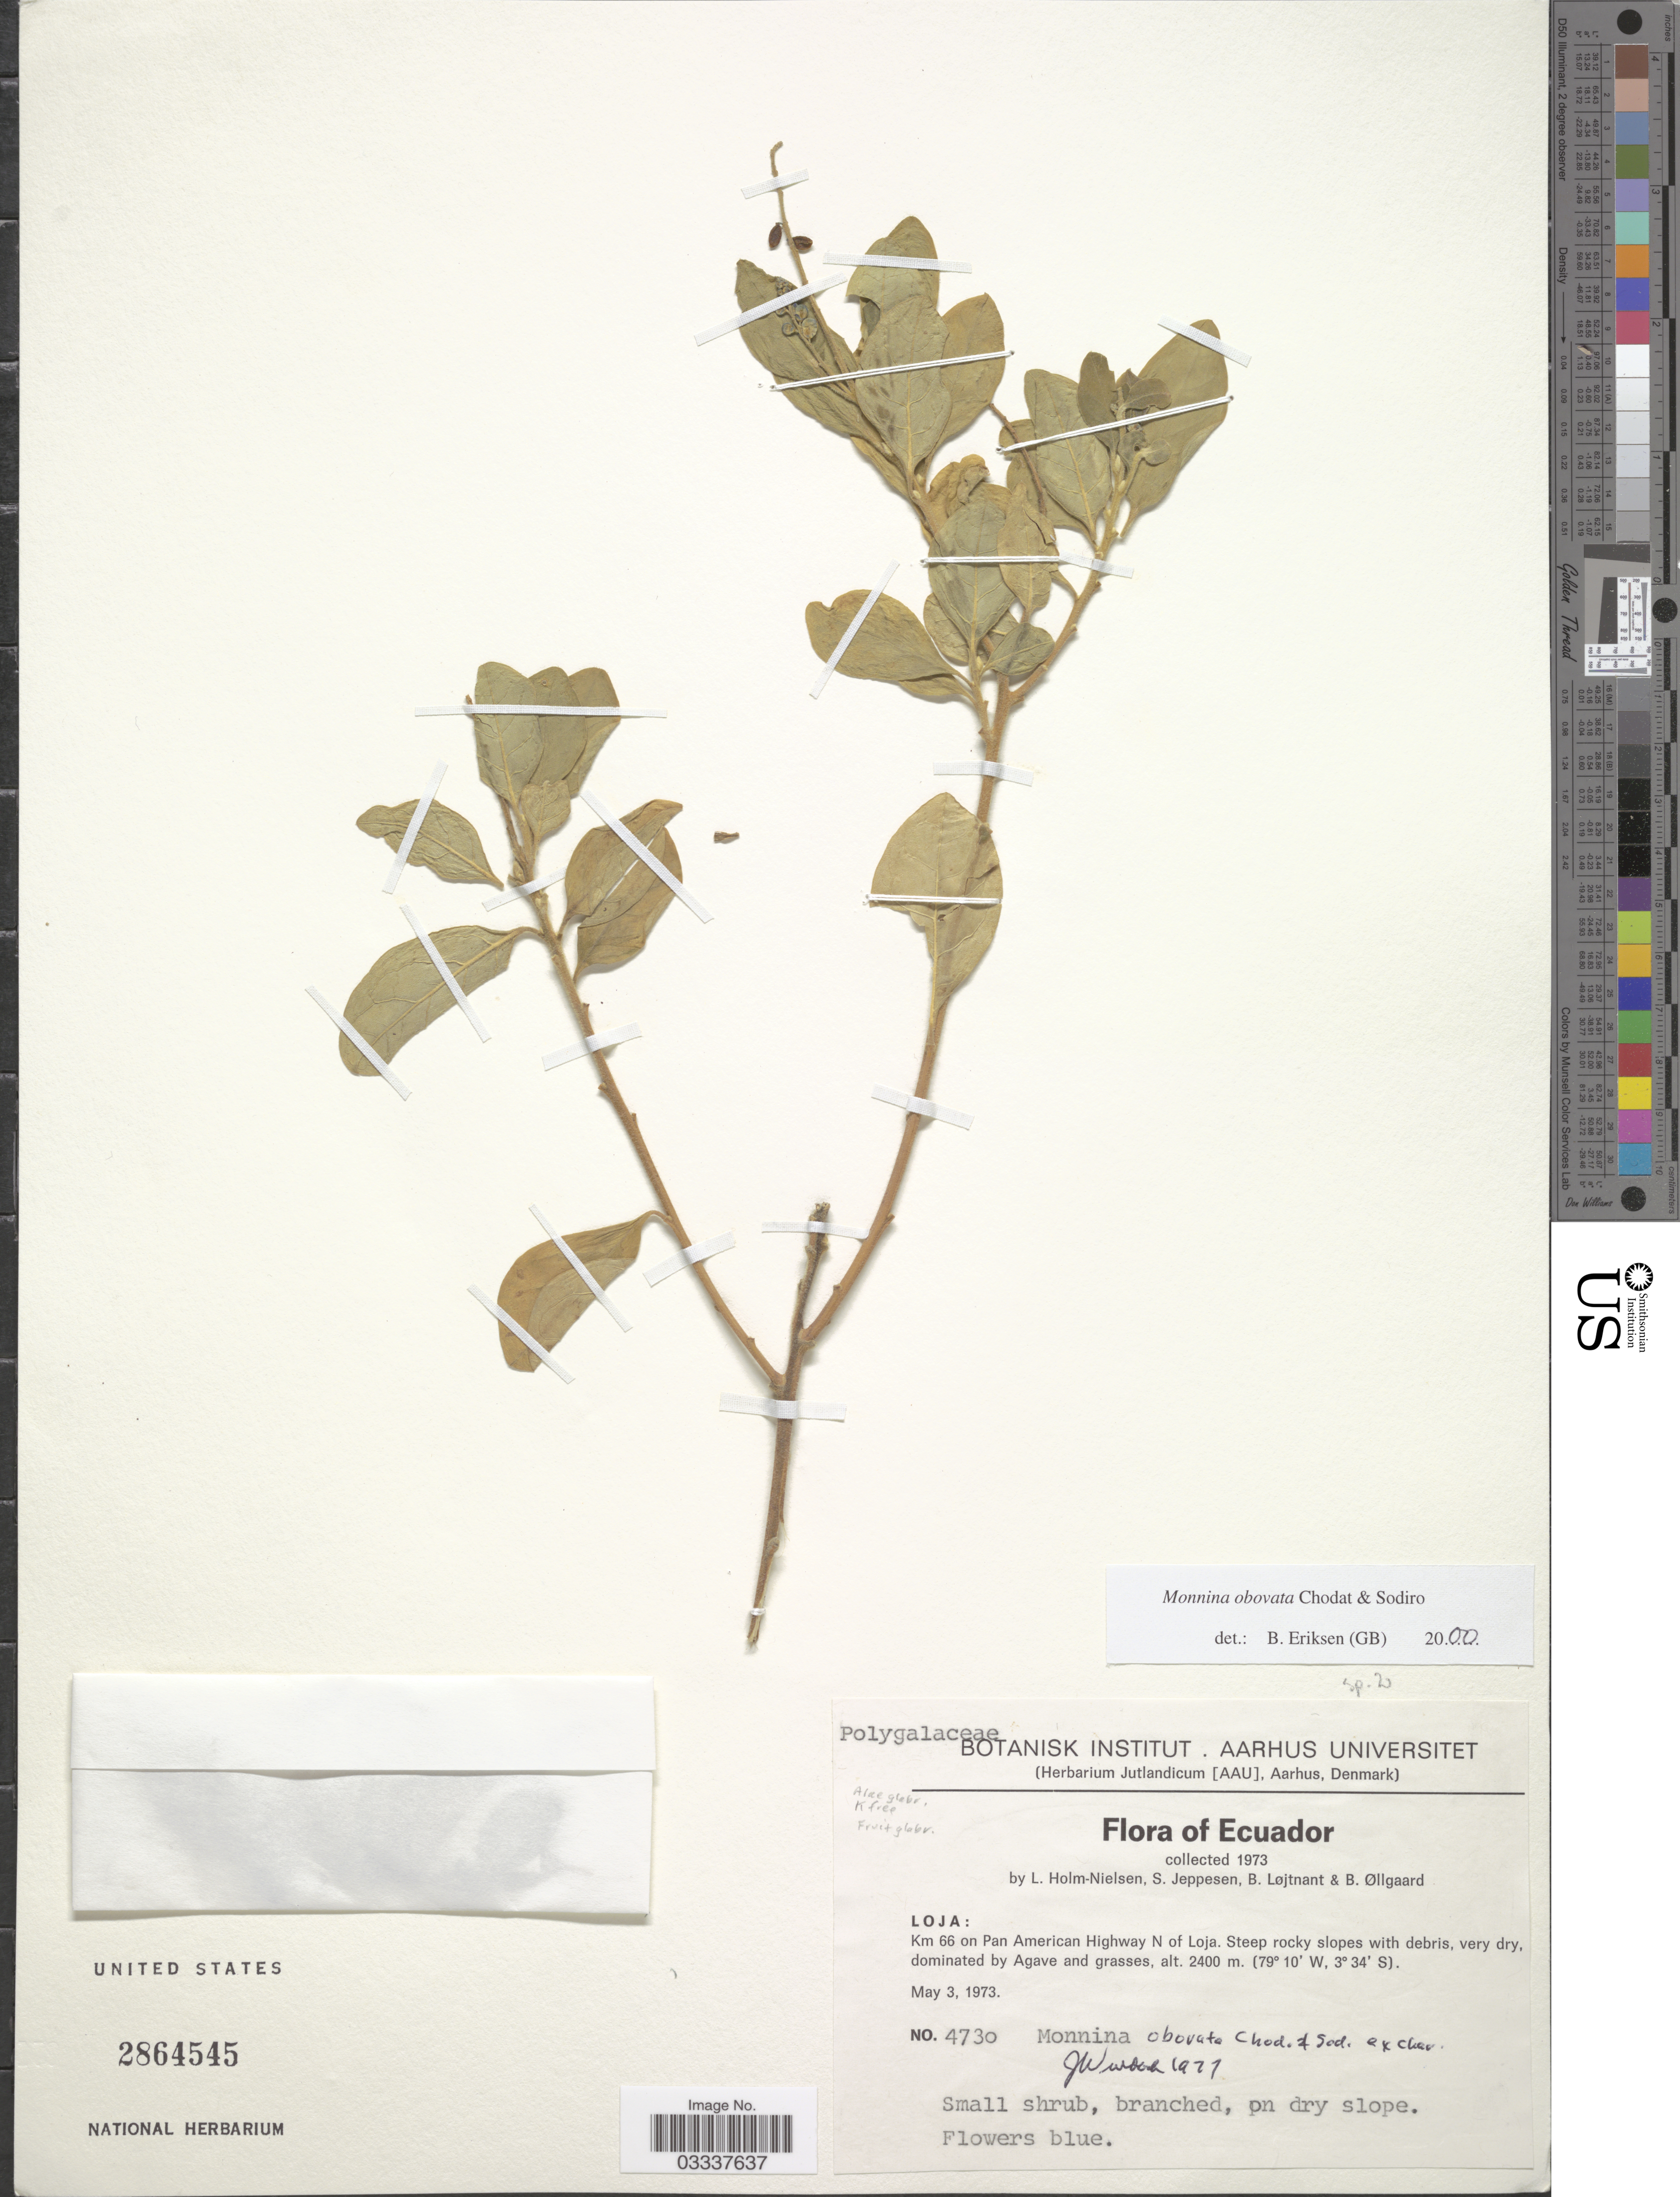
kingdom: Plantae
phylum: Tracheophyta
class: Magnoliopsida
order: Fabales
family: Polygalaceae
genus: Monnina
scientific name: Monnina obovata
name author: Chodat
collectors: L. Holm-Nielsen, S. Jeppesen, B. Löjtnant & B. Øllgaard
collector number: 4730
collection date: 1973-05-03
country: Ecuador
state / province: Loja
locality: Km 66 on Pan American Highway N of Loja.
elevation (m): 2400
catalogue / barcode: US 2864545